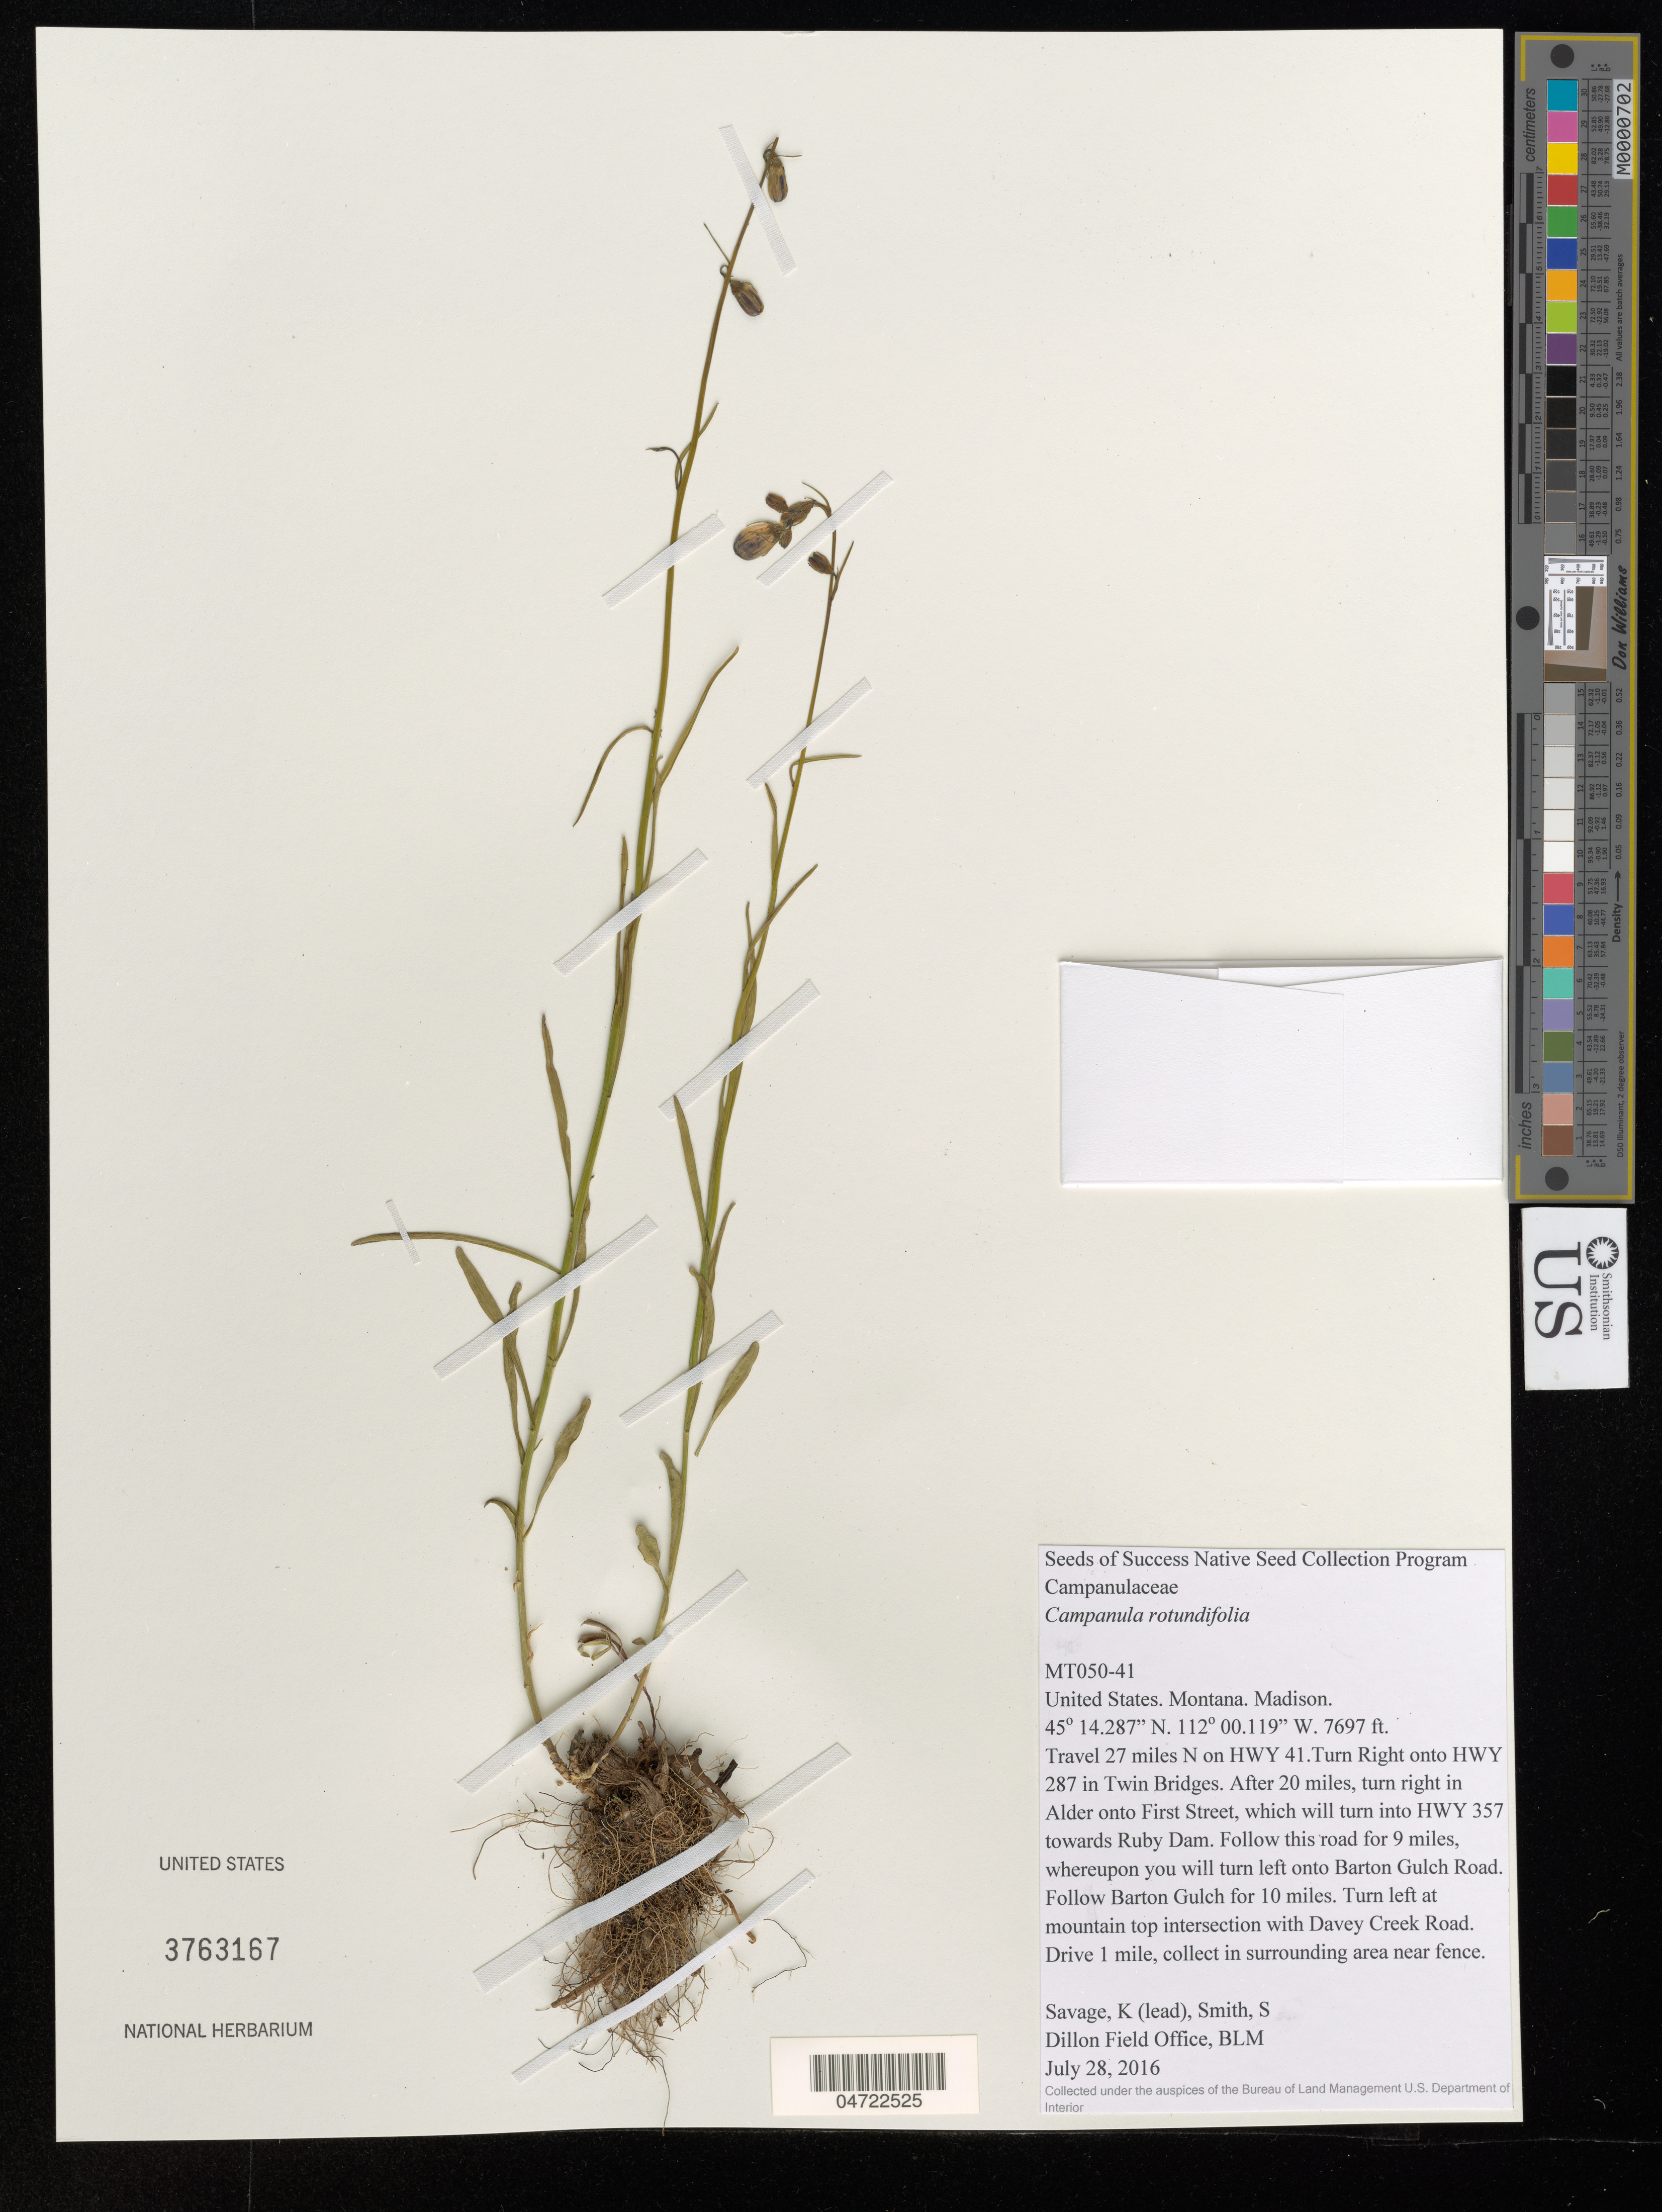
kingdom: Plantae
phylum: Tracheophyta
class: Magnoliopsida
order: Asterales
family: Campanulaceae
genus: Campanula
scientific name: Campanula rotundifolia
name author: L.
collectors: K. Savage & S. Smith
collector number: MT050-41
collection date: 2016-07-28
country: United States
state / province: Montana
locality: Madison. Travel 27 miles N on HWY 41. Turn Right onto HWY 287 in Twin Bridges. After 20 miles, turn right in Alder onto First Street, which will turn into HWY 357 towards Ruby Dam. Follow this road for 9 miles, whereupon you will turn left onto Barton Gulch Road. Follow Barton Gulch for 10 miles. Turn left at mountain top intersection with Davey Creek Road. Drive 1 mile, collect in surrounding area near fence.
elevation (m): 2346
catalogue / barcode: US 3763167